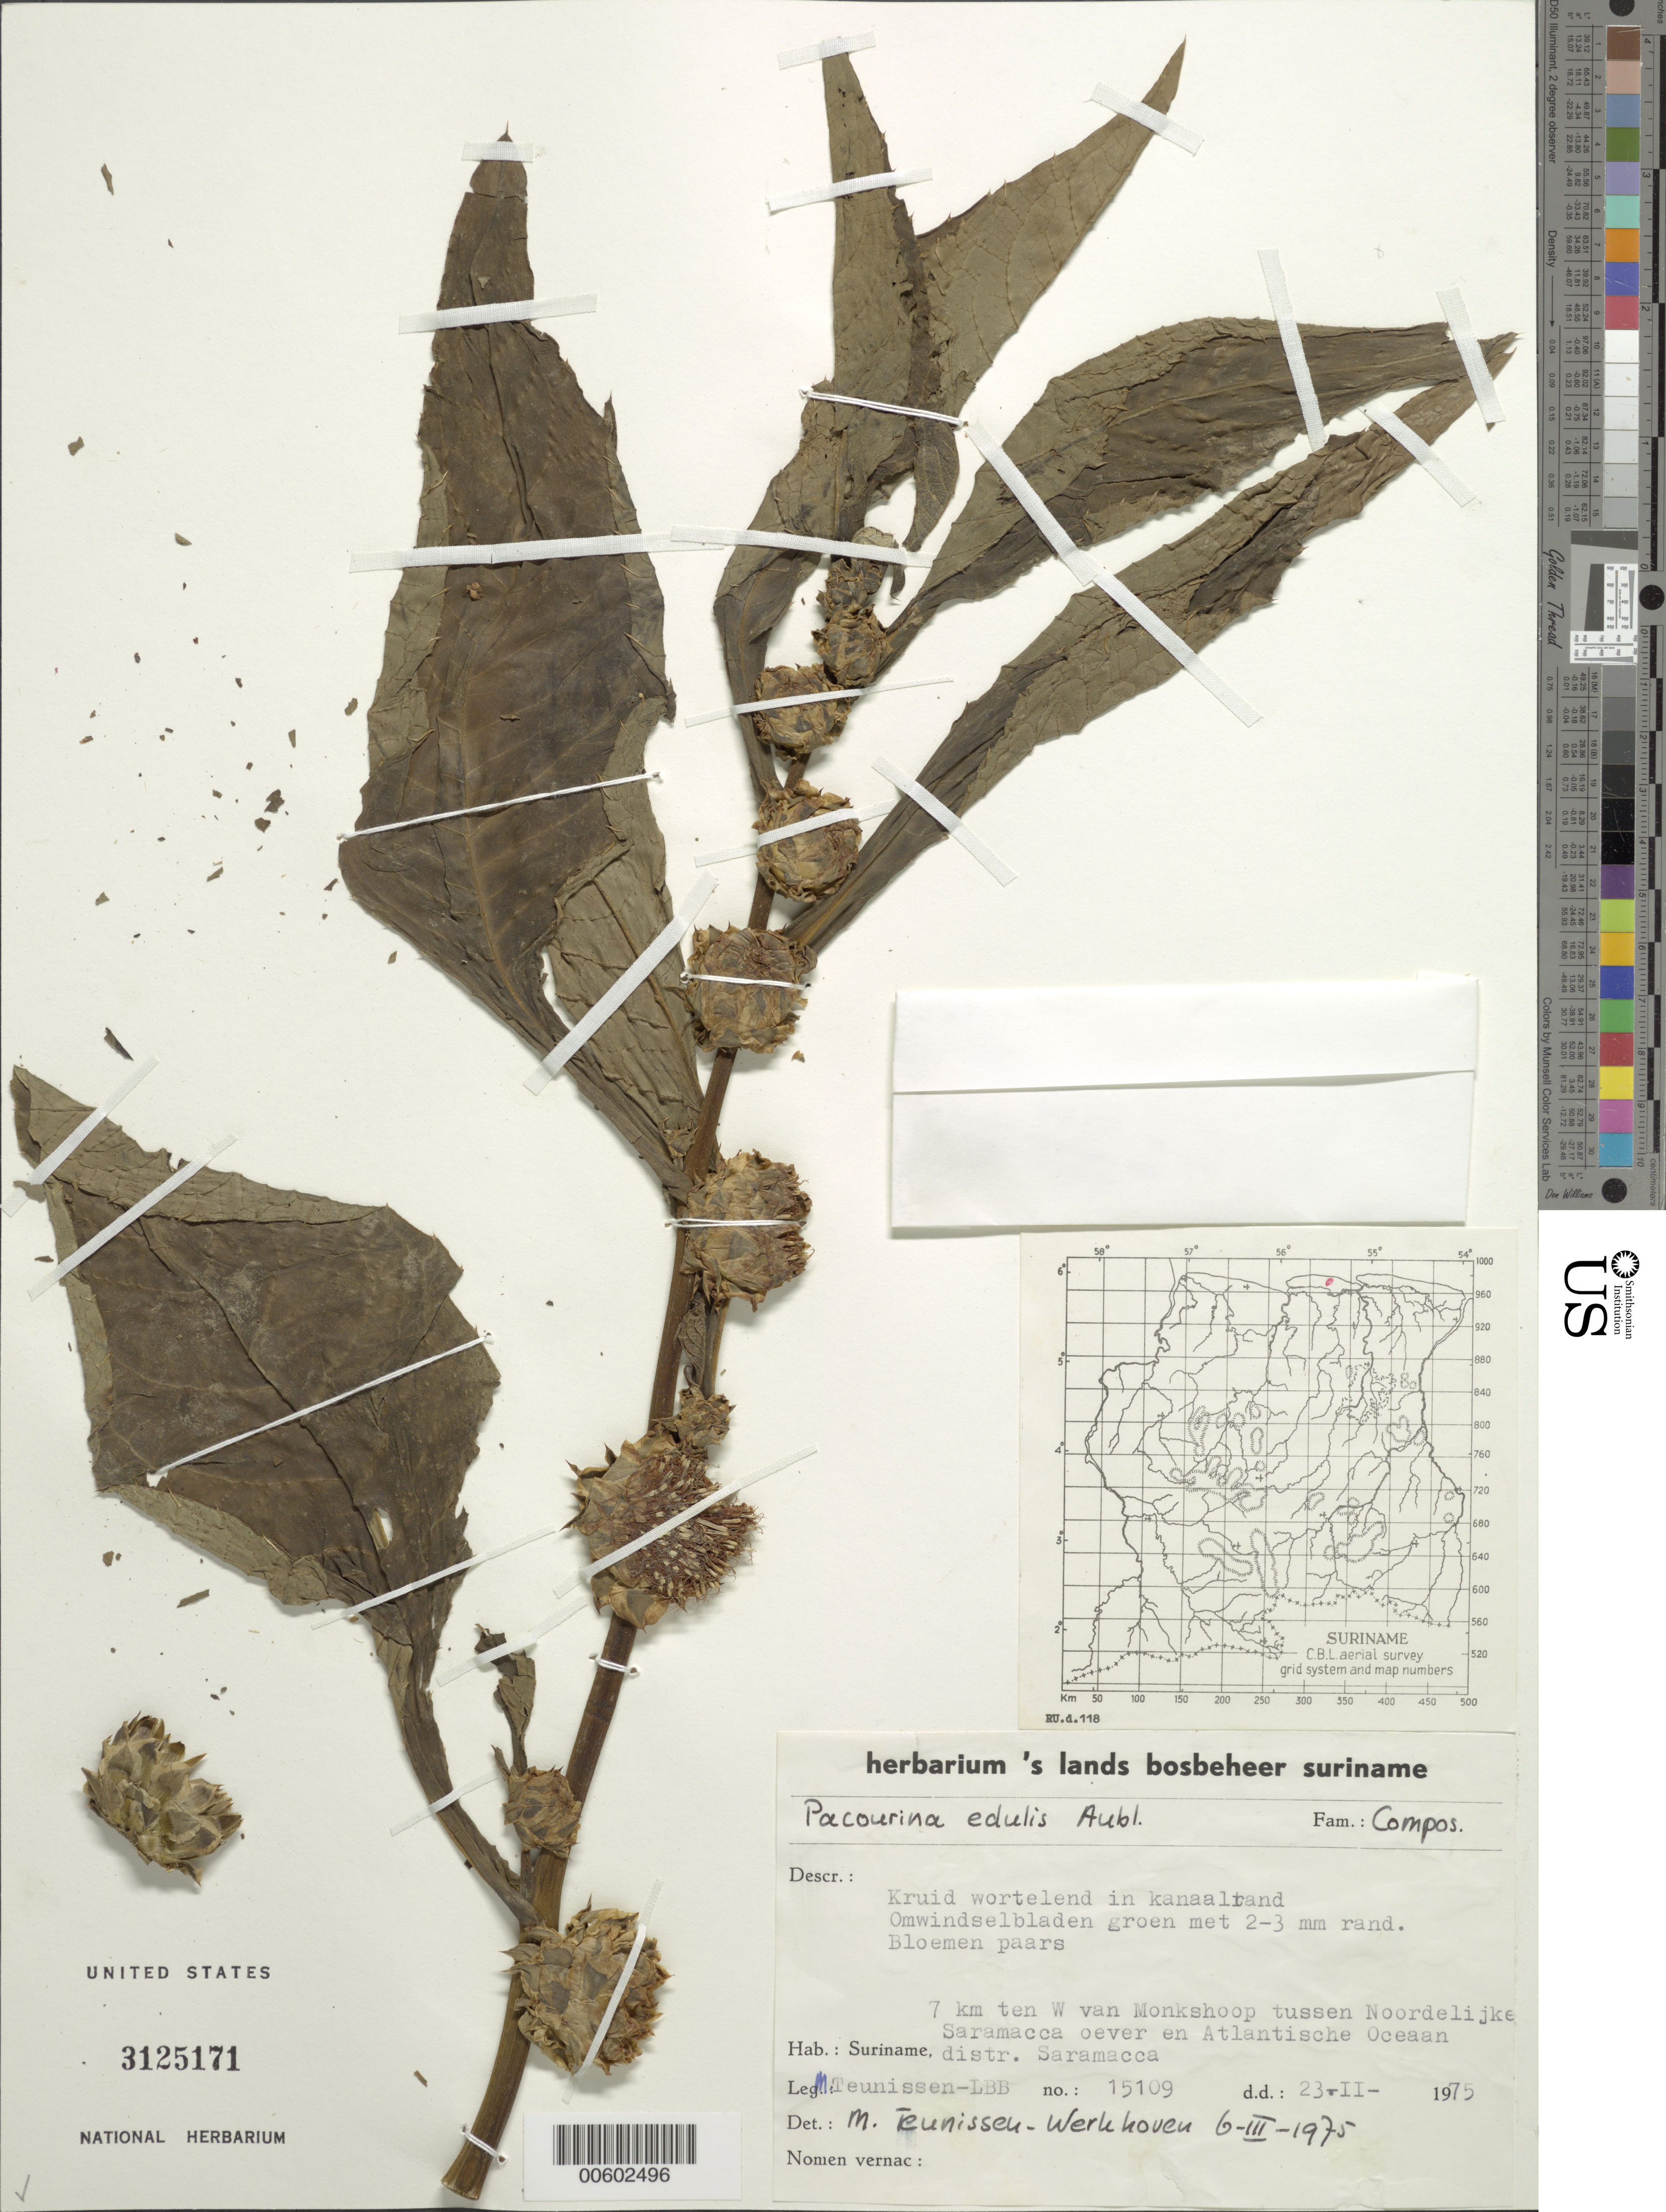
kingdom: Plantae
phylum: Tracheophyta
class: Magnoliopsida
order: Asterales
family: Asteraceae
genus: Pacourina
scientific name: Pacourina edulis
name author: Aubl.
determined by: Teunissen-werkhoven, M.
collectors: P. Teunissen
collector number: LBB 15109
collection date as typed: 23-Feb-75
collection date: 1975-02-23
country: Suriname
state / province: Saramacca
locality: Monkshoop, 7 km W of; between N Saramacca riverbank and Atlantic Ocean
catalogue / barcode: US 3125171